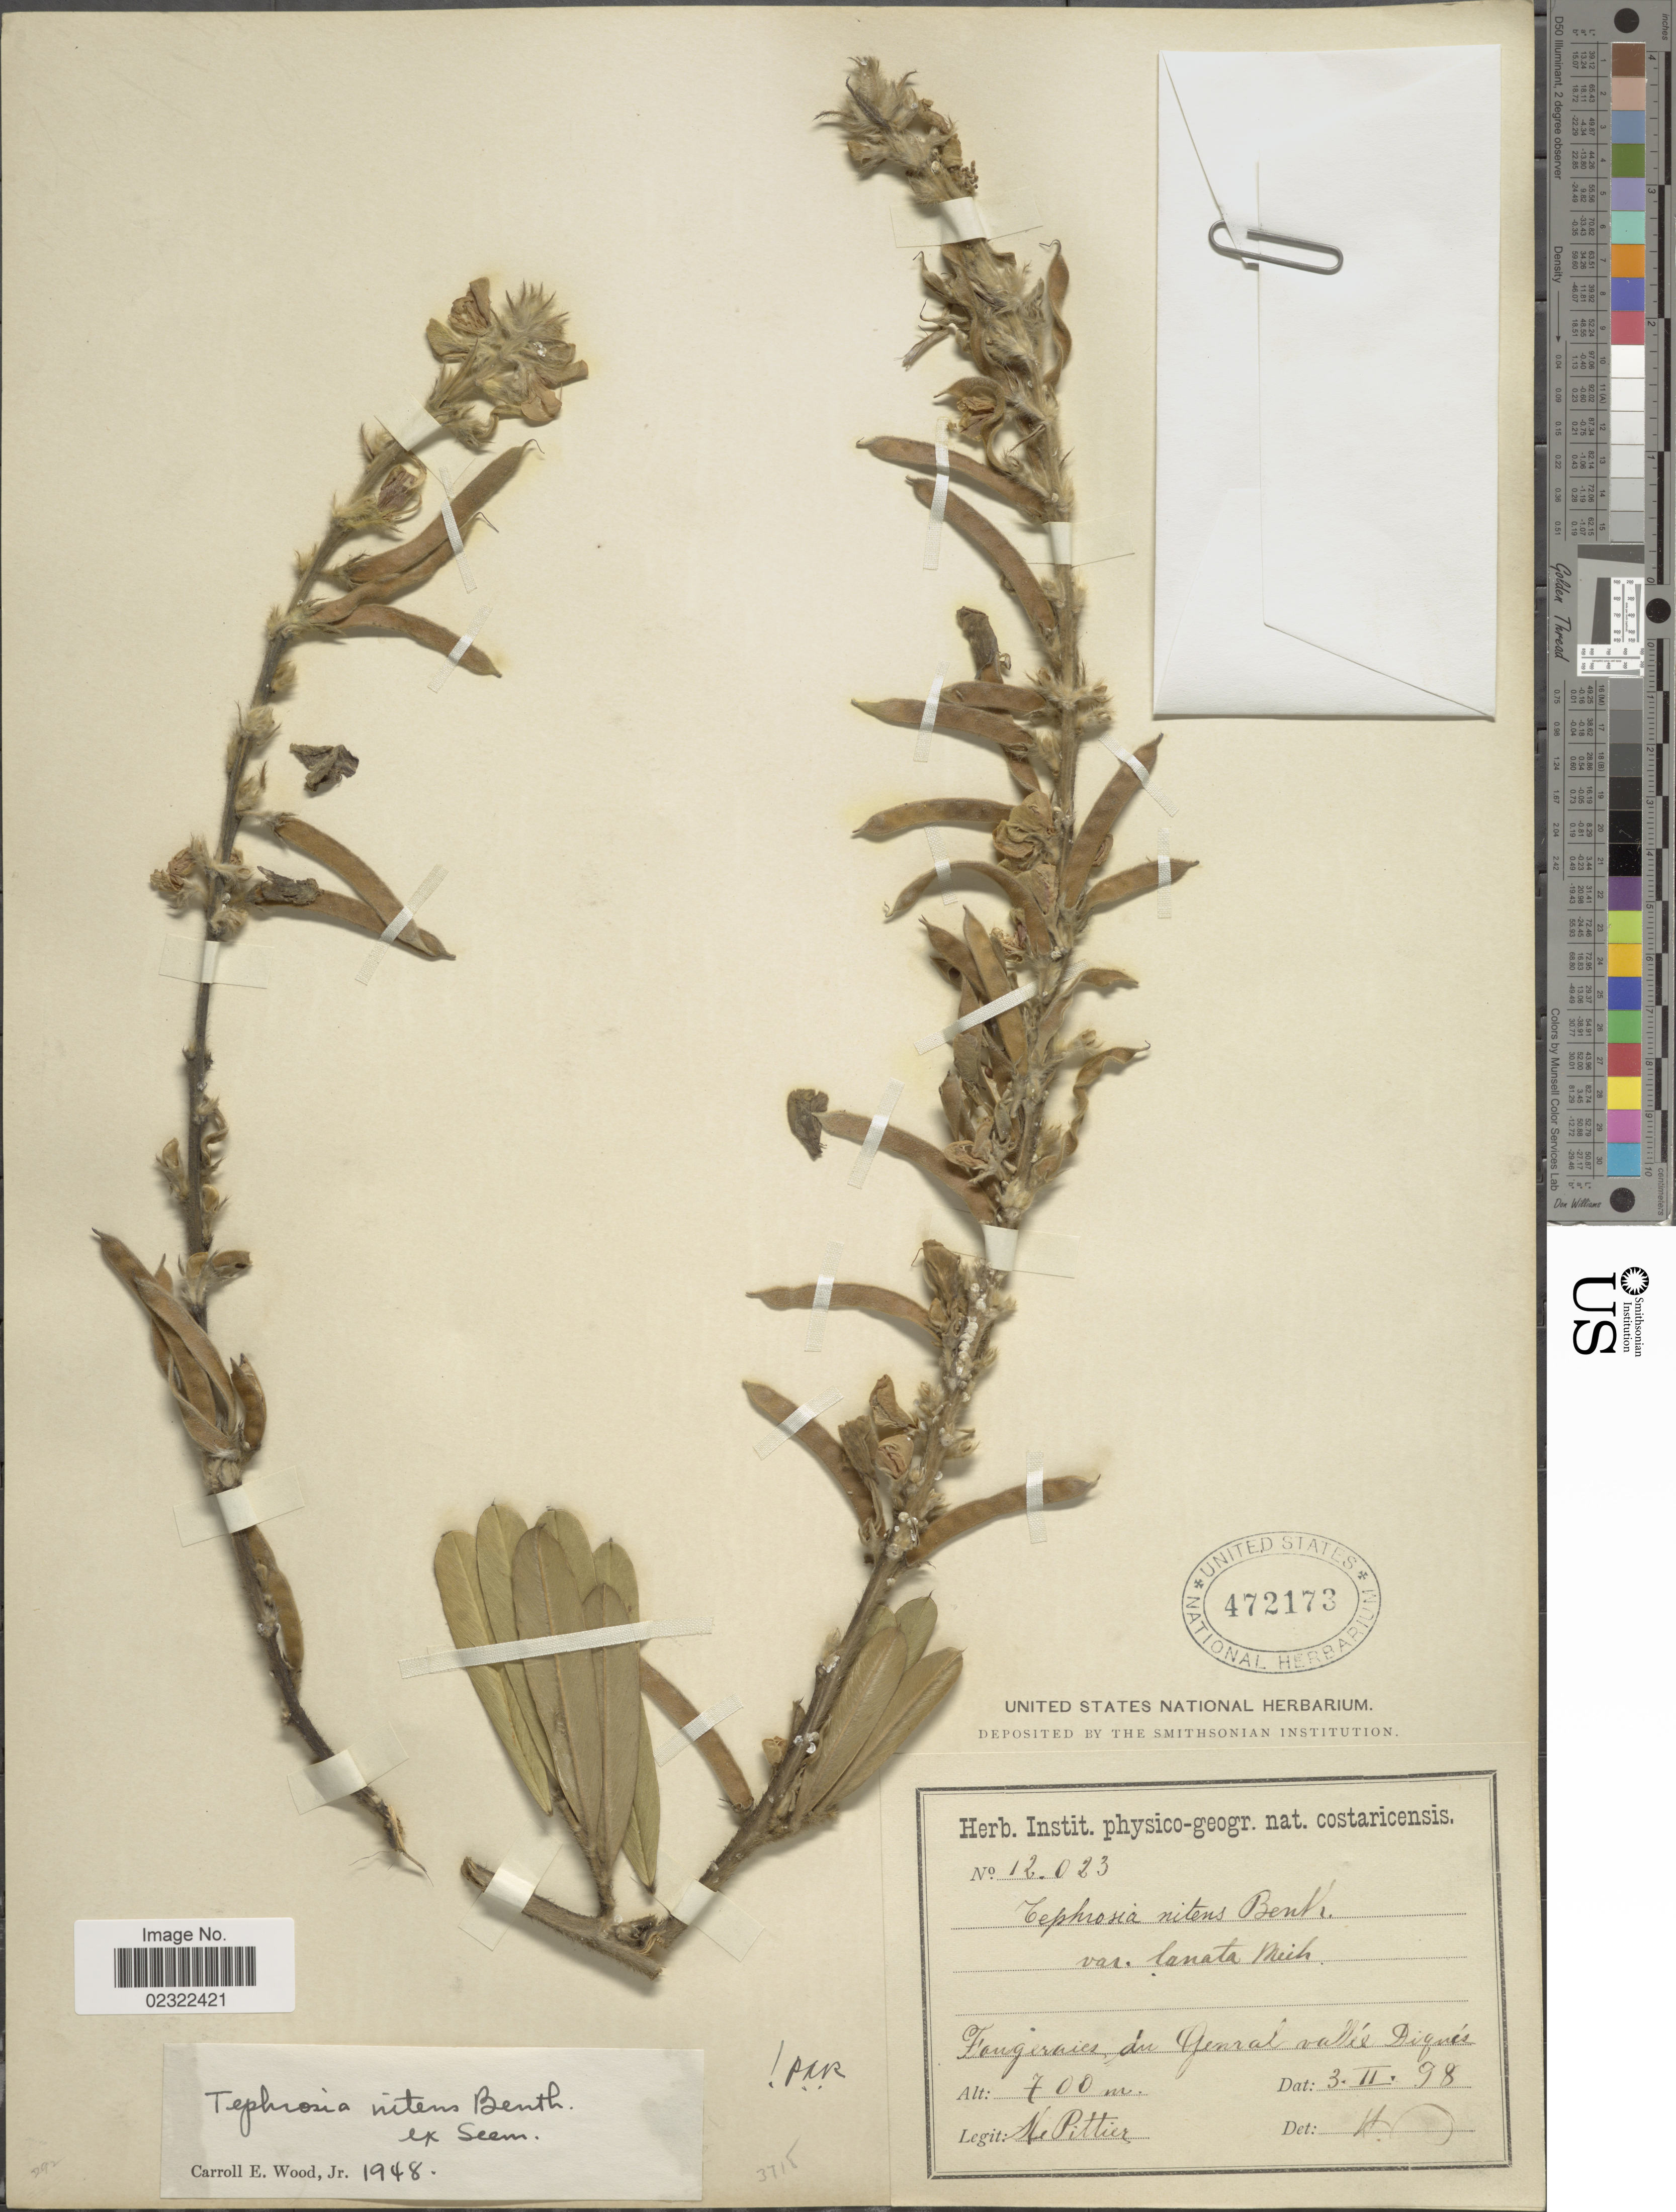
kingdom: Plantae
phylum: Tracheophyta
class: Magnoliopsida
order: Fabales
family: Fabaceae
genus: Tephrosia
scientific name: Tephrosia nitens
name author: Benth.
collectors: H. F. Pittier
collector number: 12023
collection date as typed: Transcribed d/m/y: 3/2/98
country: Costa Rica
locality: Vallée Diquis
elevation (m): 700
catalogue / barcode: US 472173